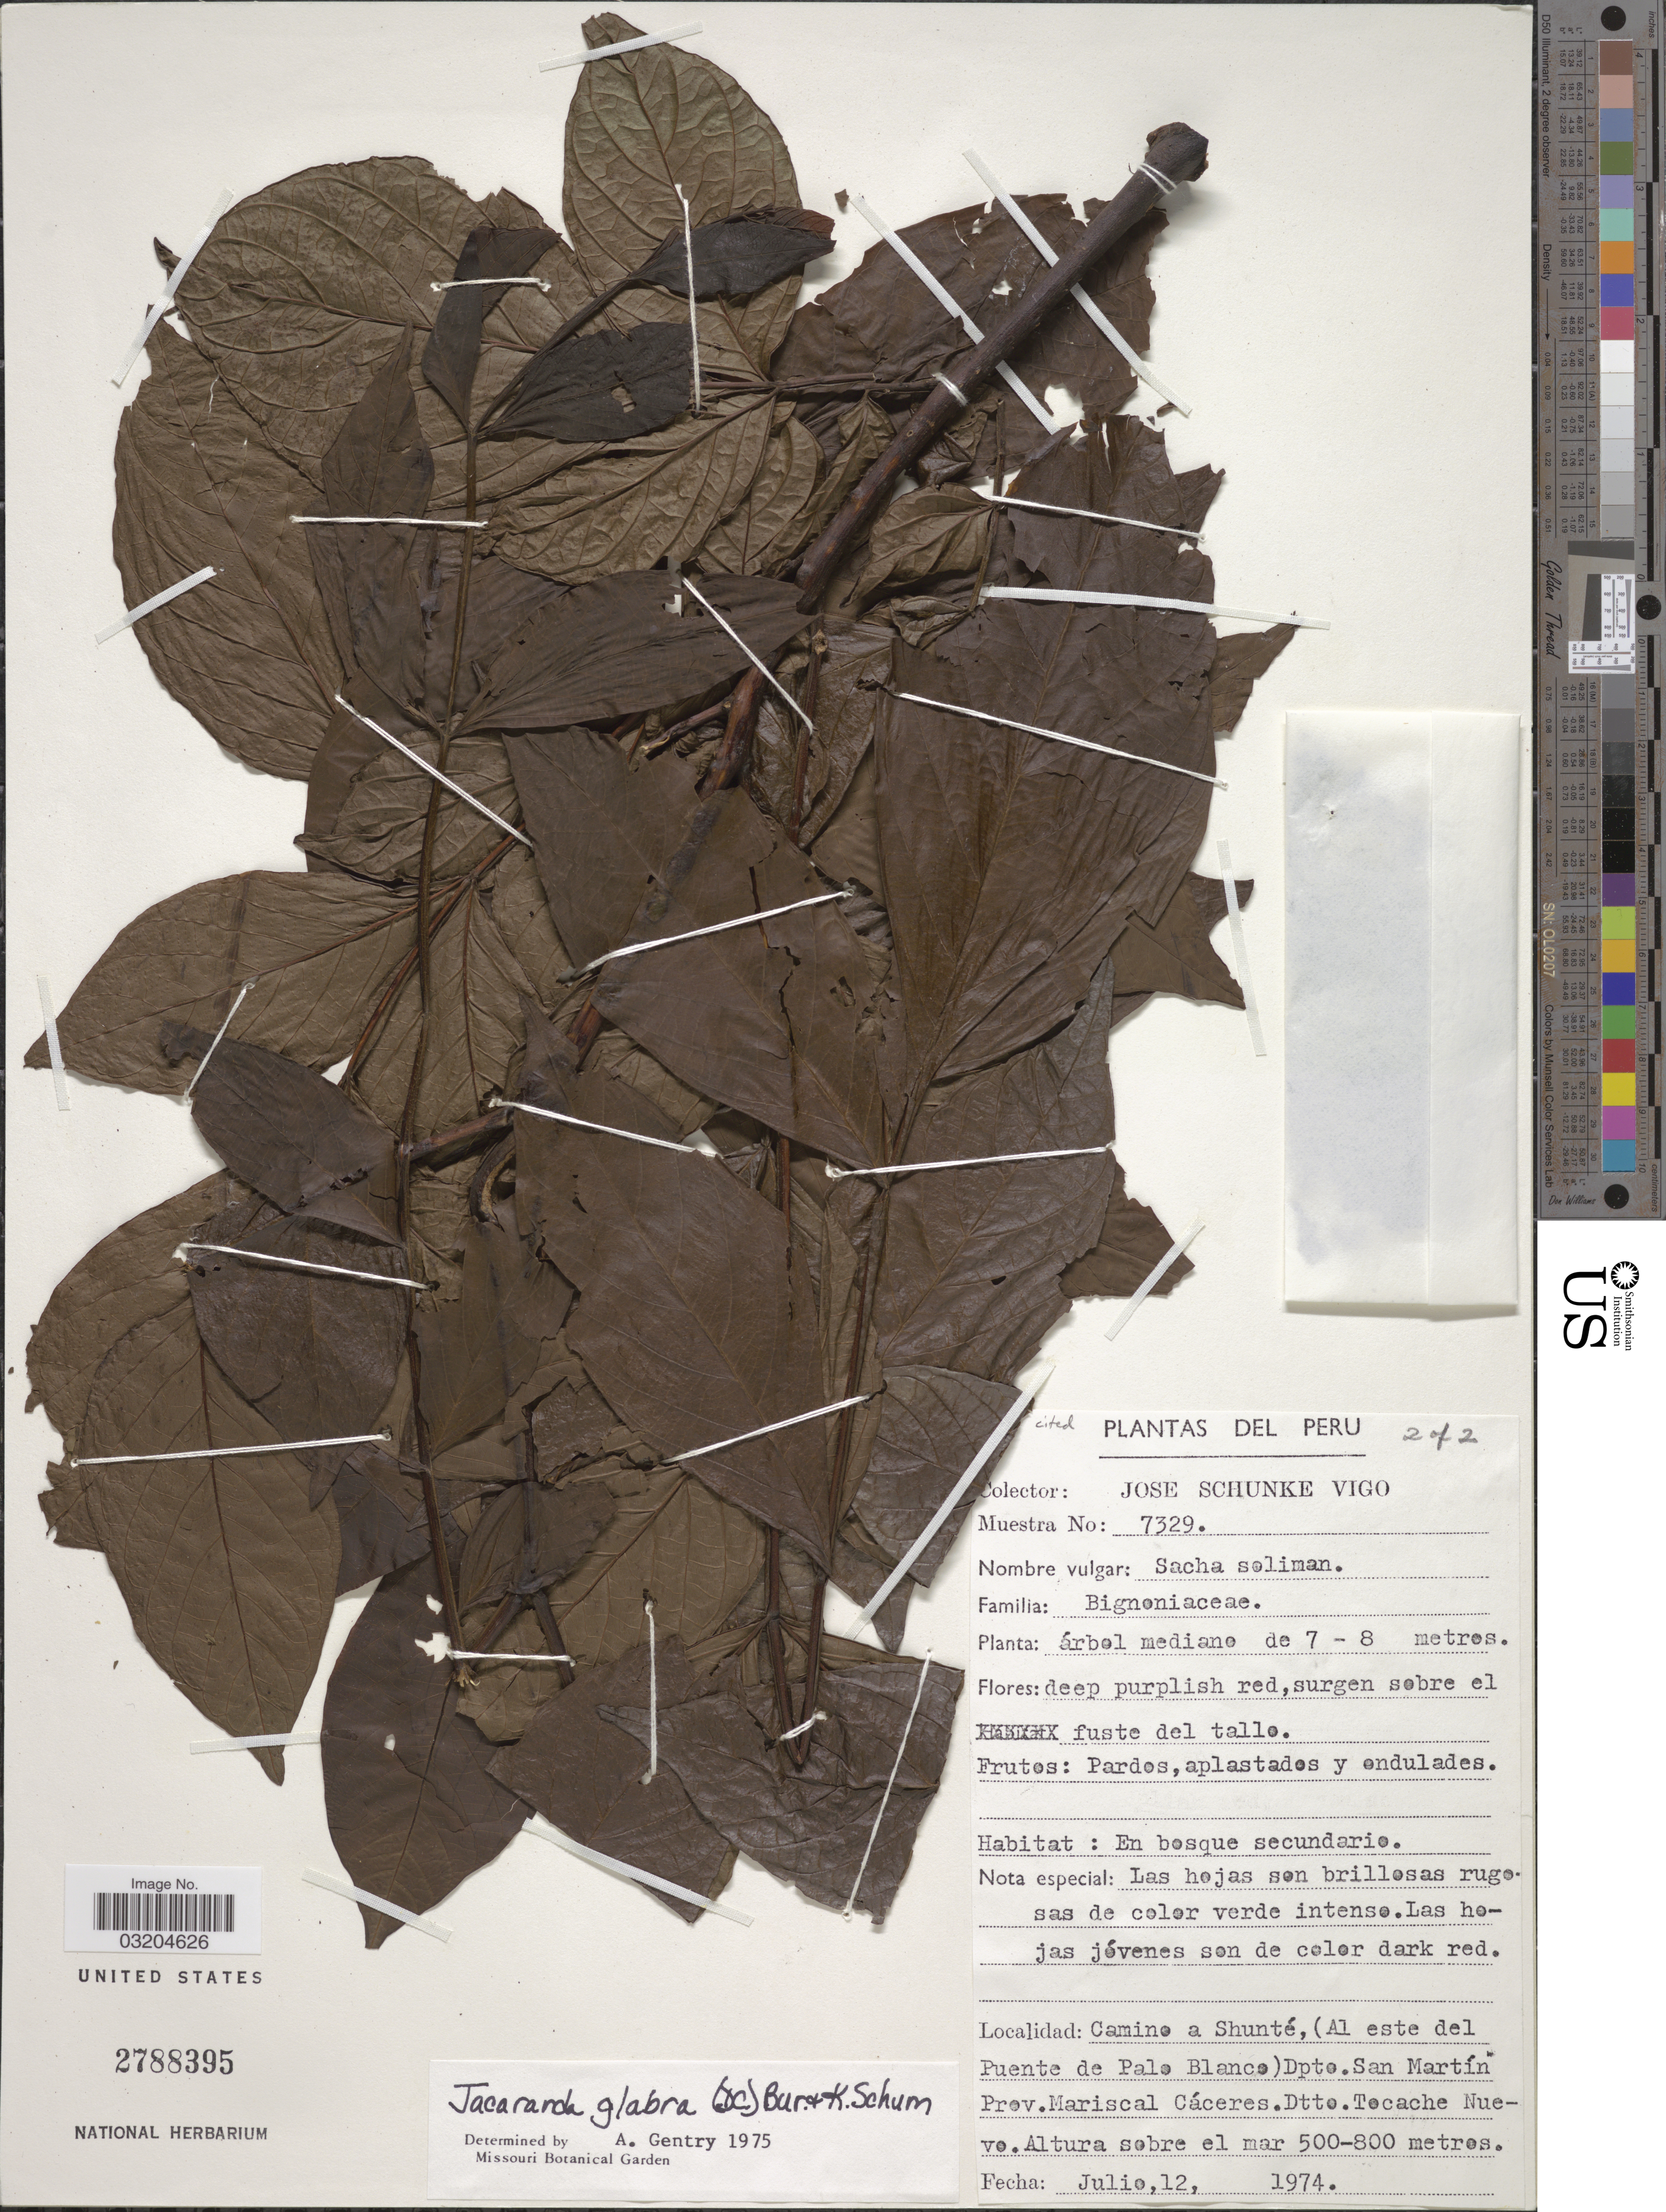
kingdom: Plantae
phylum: Tracheophyta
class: Magnoliopsida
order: Lamiales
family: Bignoniaceae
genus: Jacaranda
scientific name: Jacaranda glabra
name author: (DC.) Bureau & K. Schum.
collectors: J. Schunke Vigo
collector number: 7329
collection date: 1974-07-12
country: Peru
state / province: San Martín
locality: Camino a Shunté, (Al este del Puente de Palo Blanco) Dpto. San Martín Prov. Mariscal Cáceres. Dtto. Tocache Nuevo.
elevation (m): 500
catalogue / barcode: US 2788395